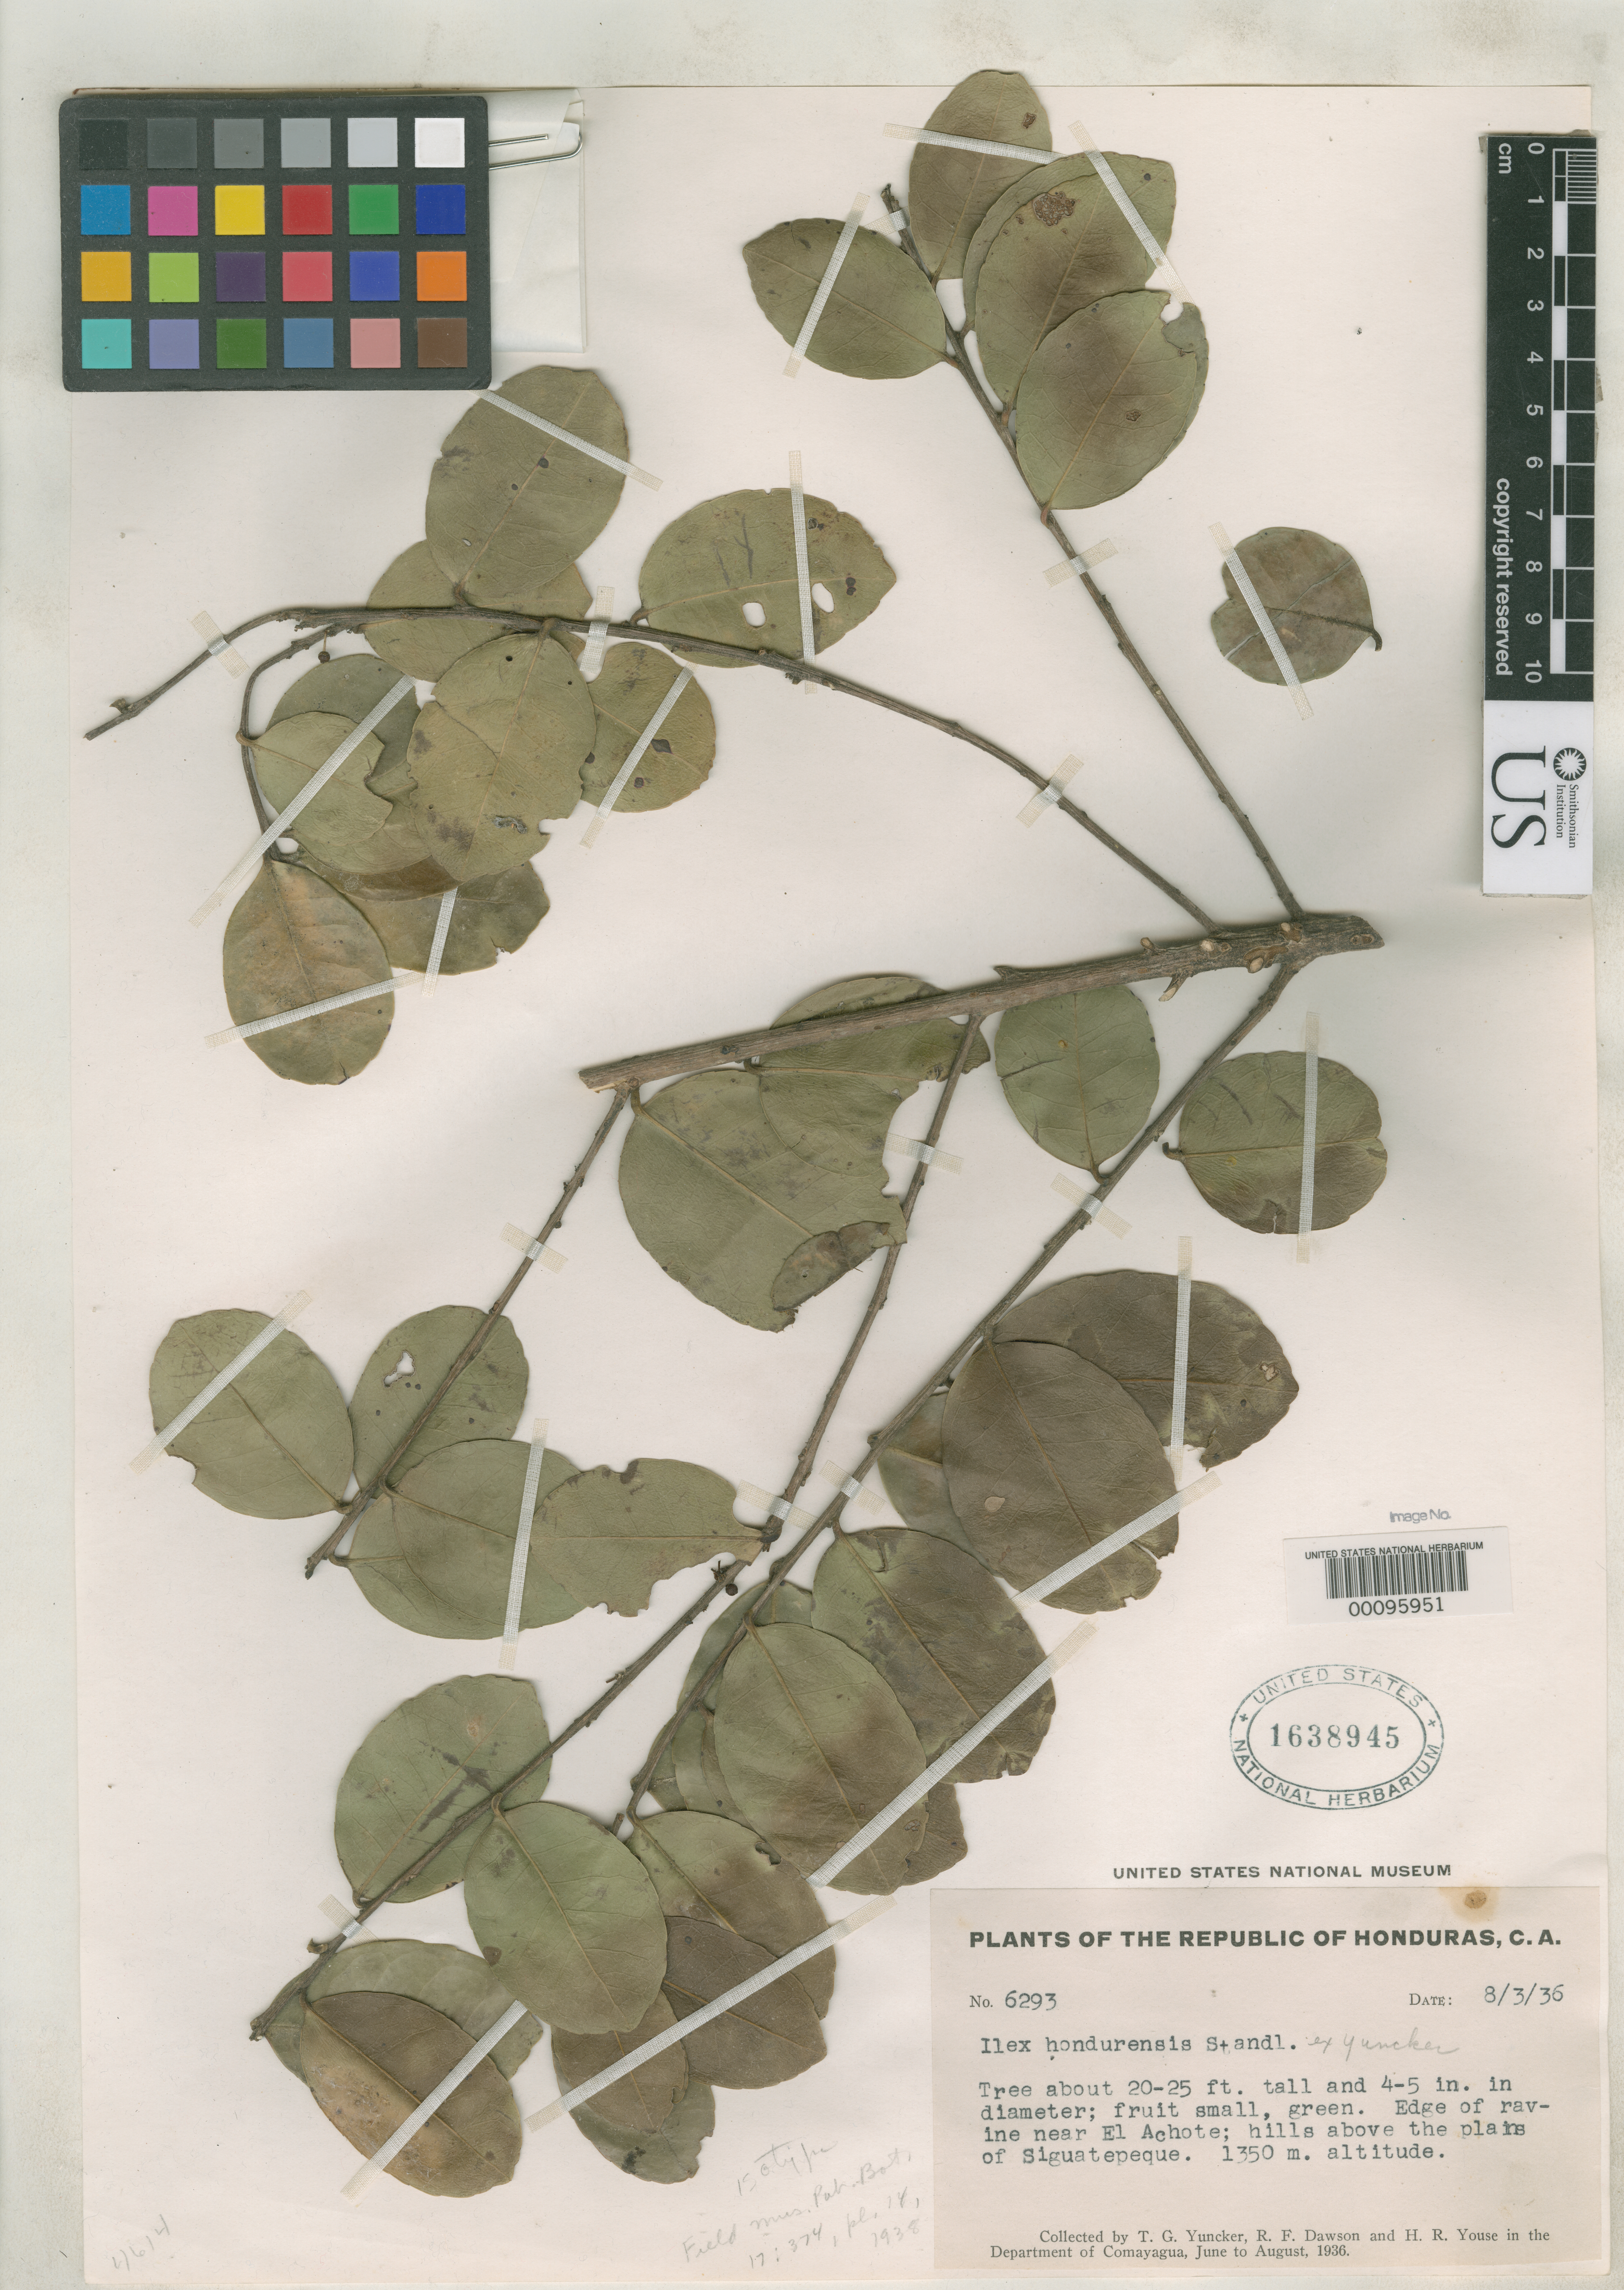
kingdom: Plantae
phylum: Tracheophyta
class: Magnoliopsida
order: Aquifoliales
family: Aquifoliaceae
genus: Ilex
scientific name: Ilex hondurensis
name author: Standl. ex Yunck.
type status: Isotype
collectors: T. G. Yuncker, R. F. Dawson & H. Youse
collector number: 6293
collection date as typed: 03 Aug 1936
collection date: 1936-08-03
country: Honduras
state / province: Comayagua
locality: Near El Achote, hills above plains of Siguatepeque.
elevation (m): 1350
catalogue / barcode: US 1638945